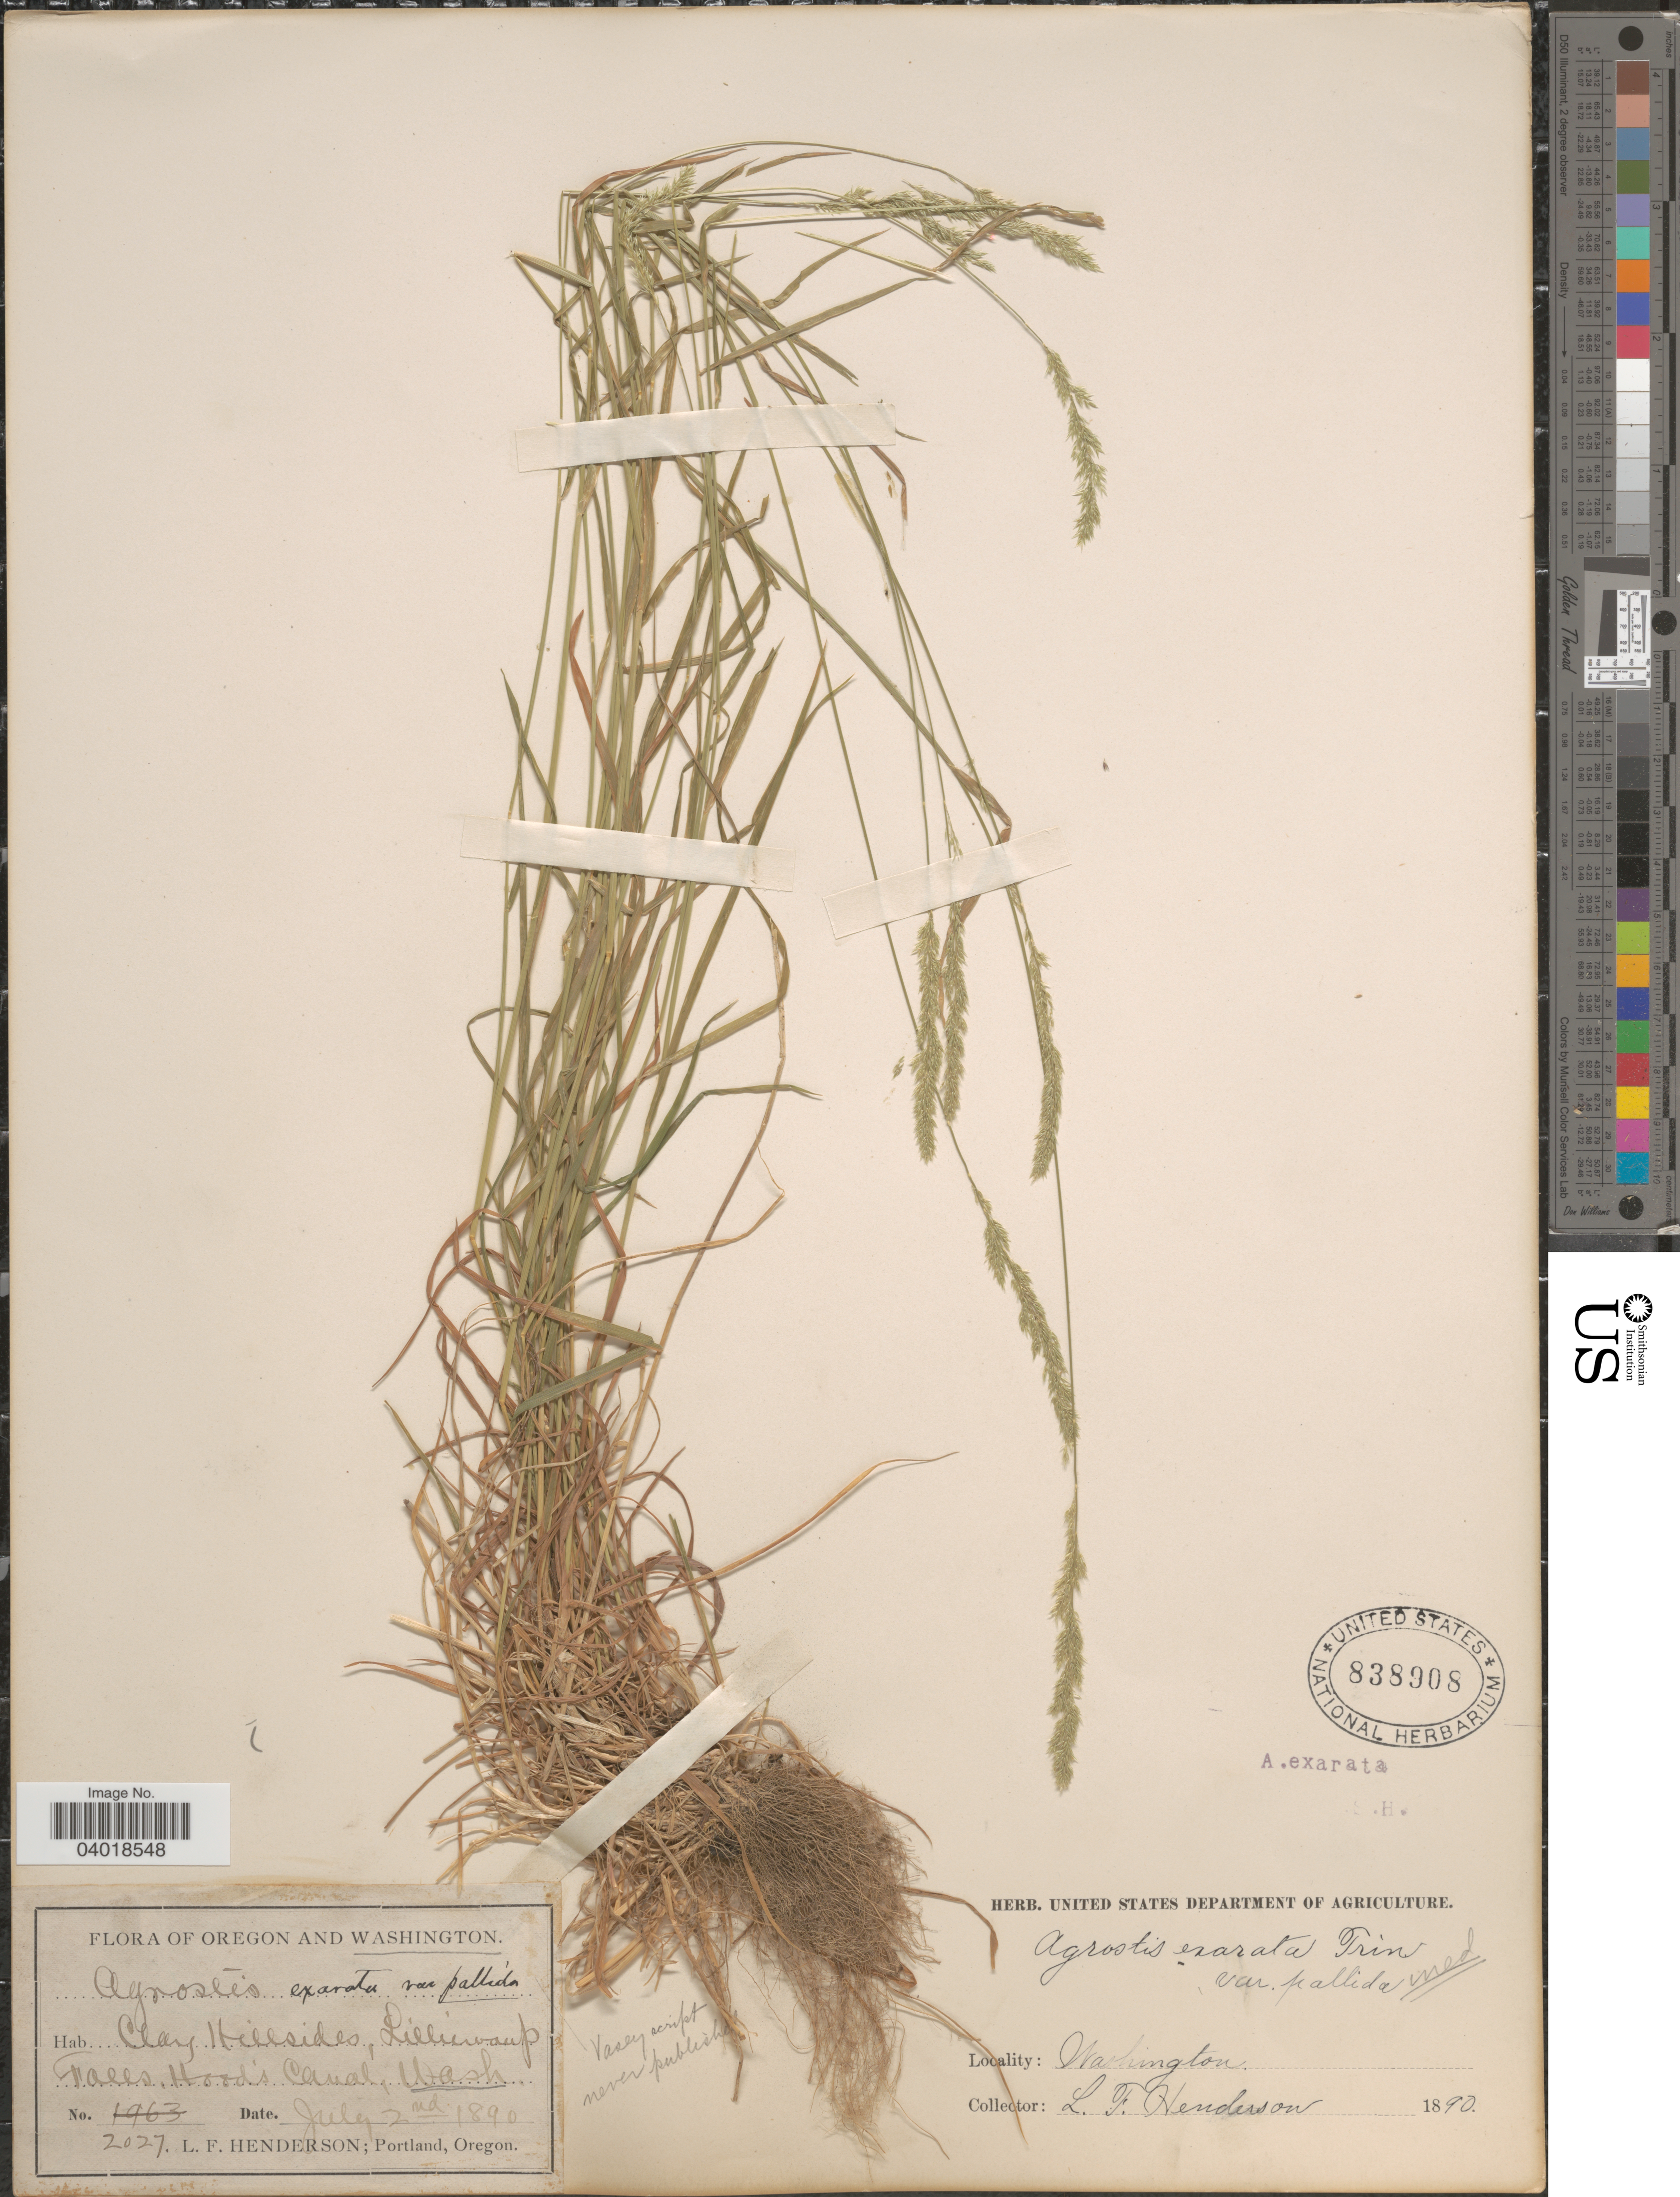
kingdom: Plantae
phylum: Tracheophyta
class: Liliopsida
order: Poales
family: Poaceae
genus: Agrostis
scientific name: Agrostis exarata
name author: Trin.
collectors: L. Henderson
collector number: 2027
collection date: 1890-07-02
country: United States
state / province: Washington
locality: Clay Hillsides, Lilliwaup. Falls, Hood's Canal.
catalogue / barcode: US 838908